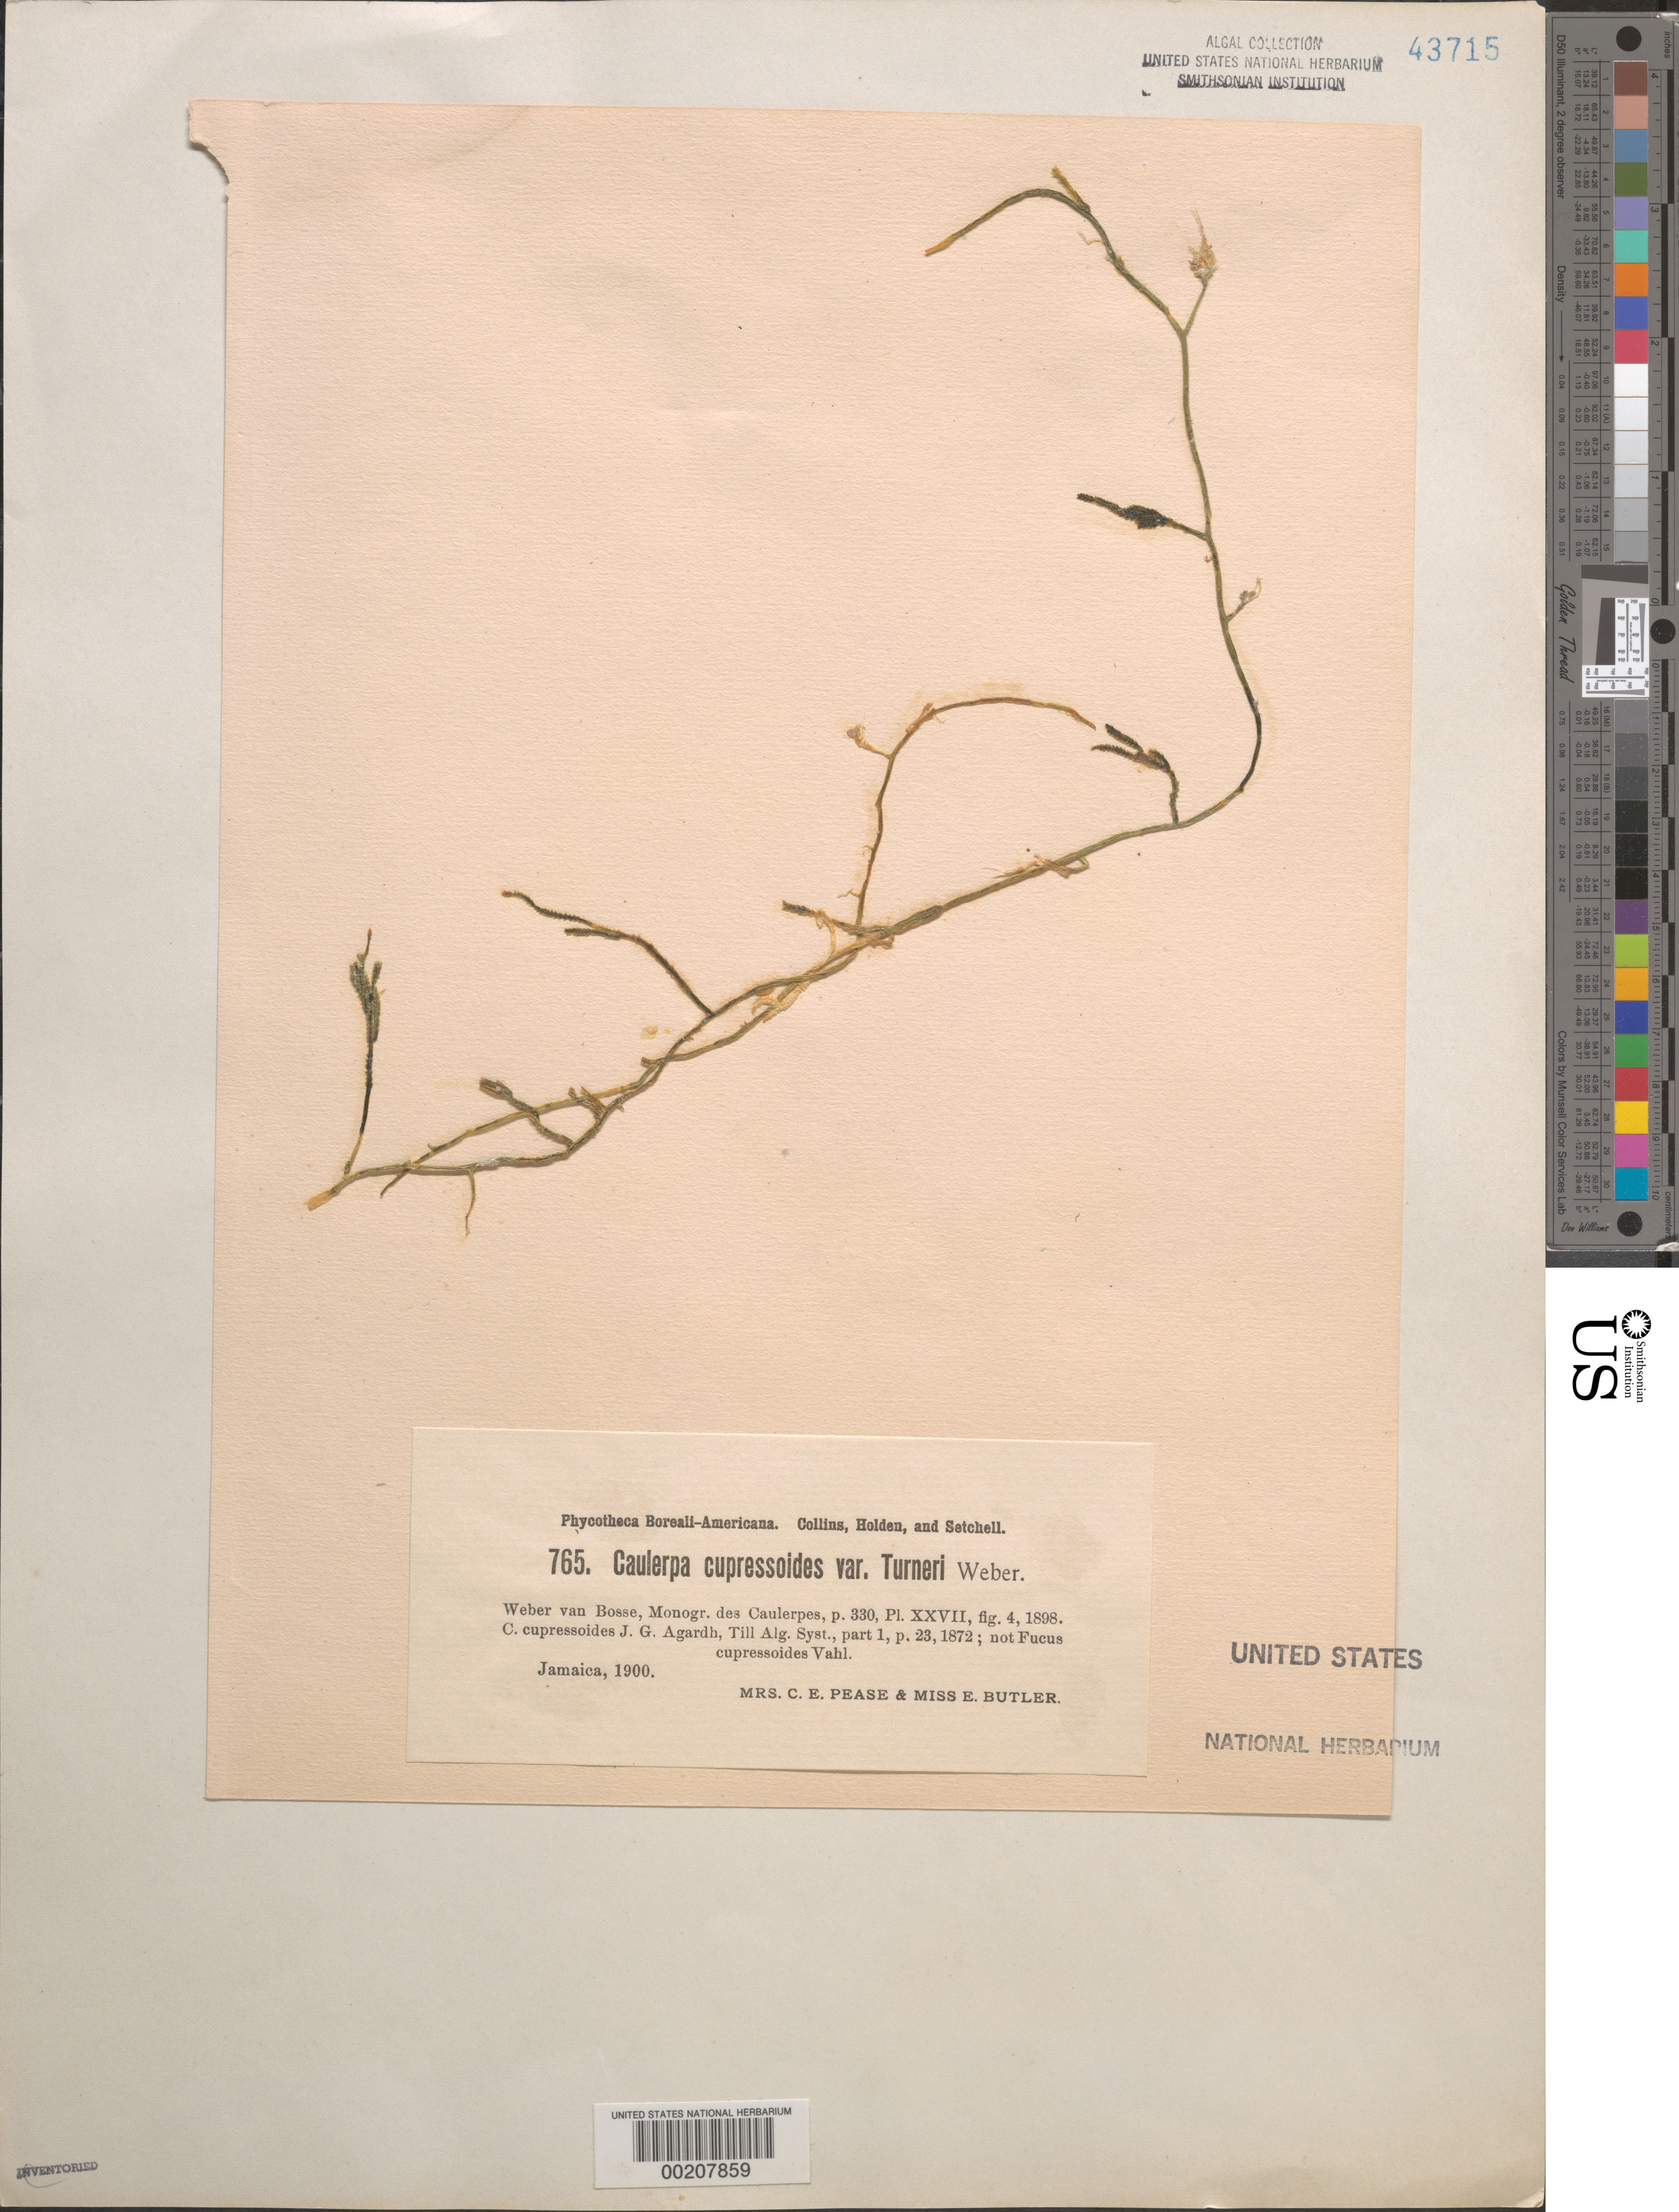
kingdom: Plantae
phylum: Chlorophyta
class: Ulvophyceae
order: Bryopsidales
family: Caulerpaceae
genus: Caulerpa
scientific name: Caulerpa cupressoides var. turneri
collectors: C. Pease & E. Butler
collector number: PB-A 765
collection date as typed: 1900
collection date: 1900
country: Jamaica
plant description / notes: Collins, Holden & Setchell, Phycotheca Boreali-Americana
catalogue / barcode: US 43715